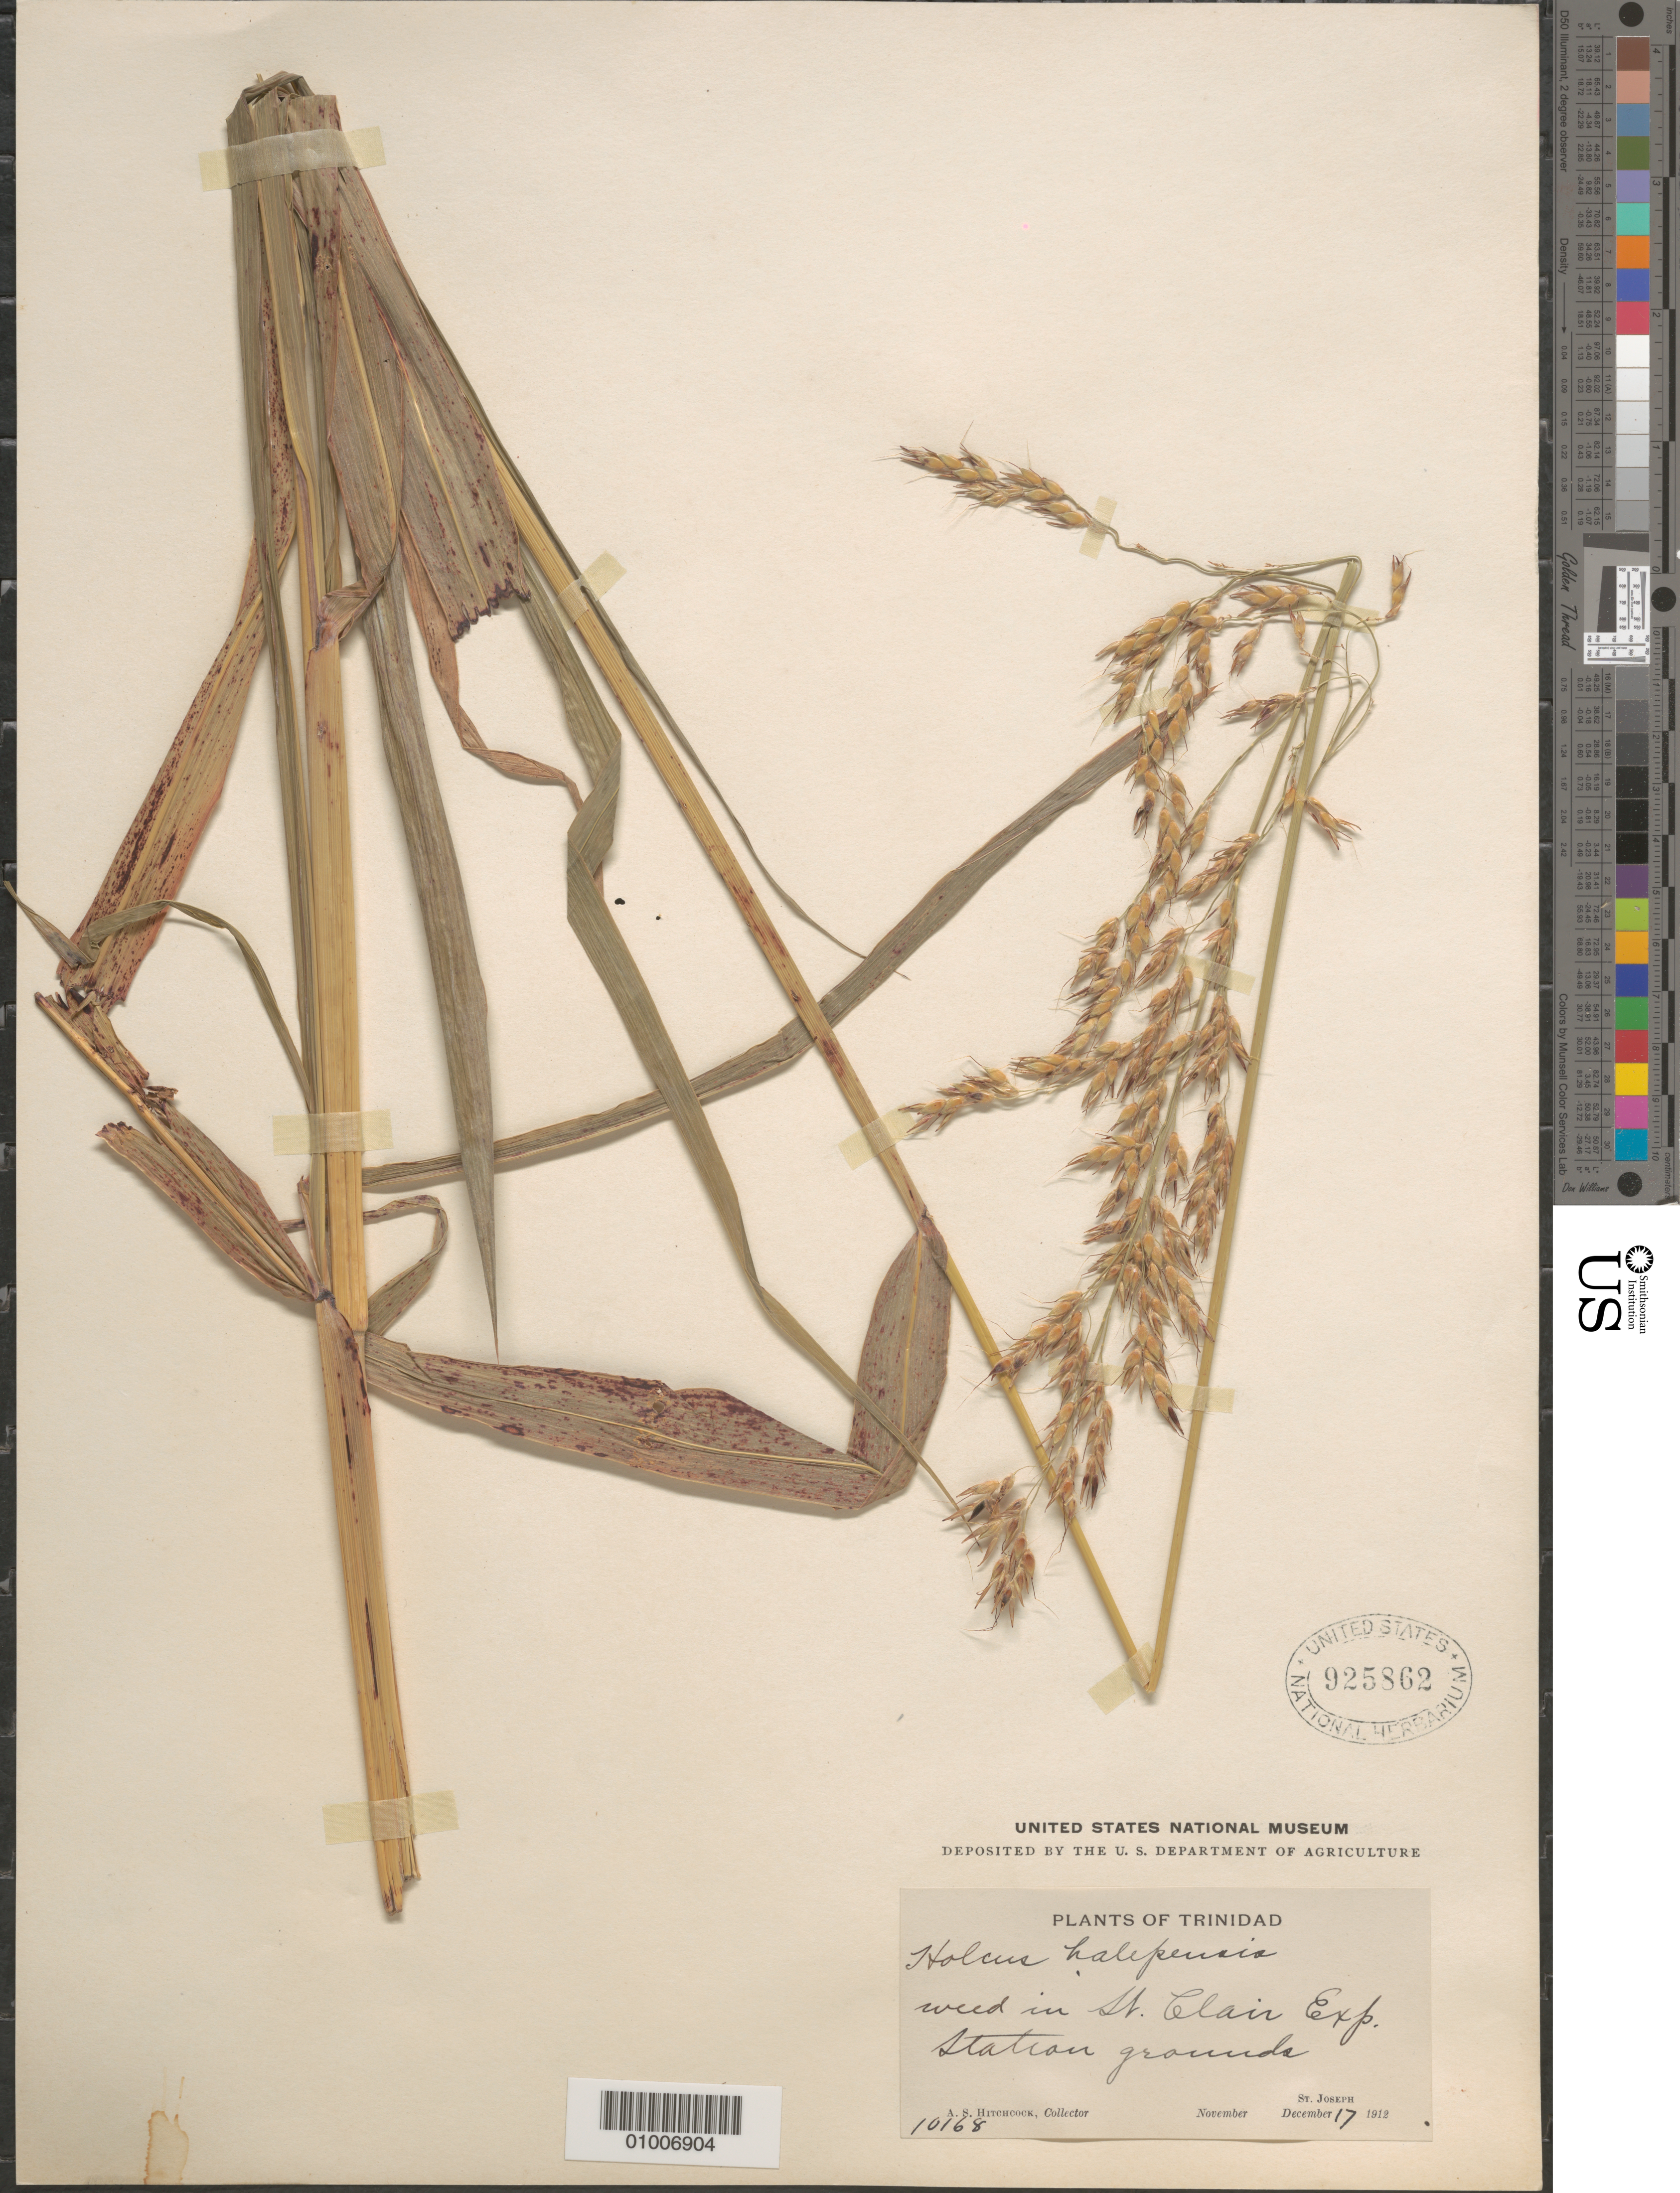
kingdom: Plantae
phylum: Tracheophyta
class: Liliopsida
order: Poales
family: Poaceae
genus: Sorghum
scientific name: Sorghum halepense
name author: (L.) Pers.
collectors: A. S. Hitchcock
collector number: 10168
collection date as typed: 17 Dec 1912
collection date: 1912-12-17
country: Trinidad and Tobago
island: Trinidad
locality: Weed in St. Clair Exp. Station grounds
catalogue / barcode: US 925862